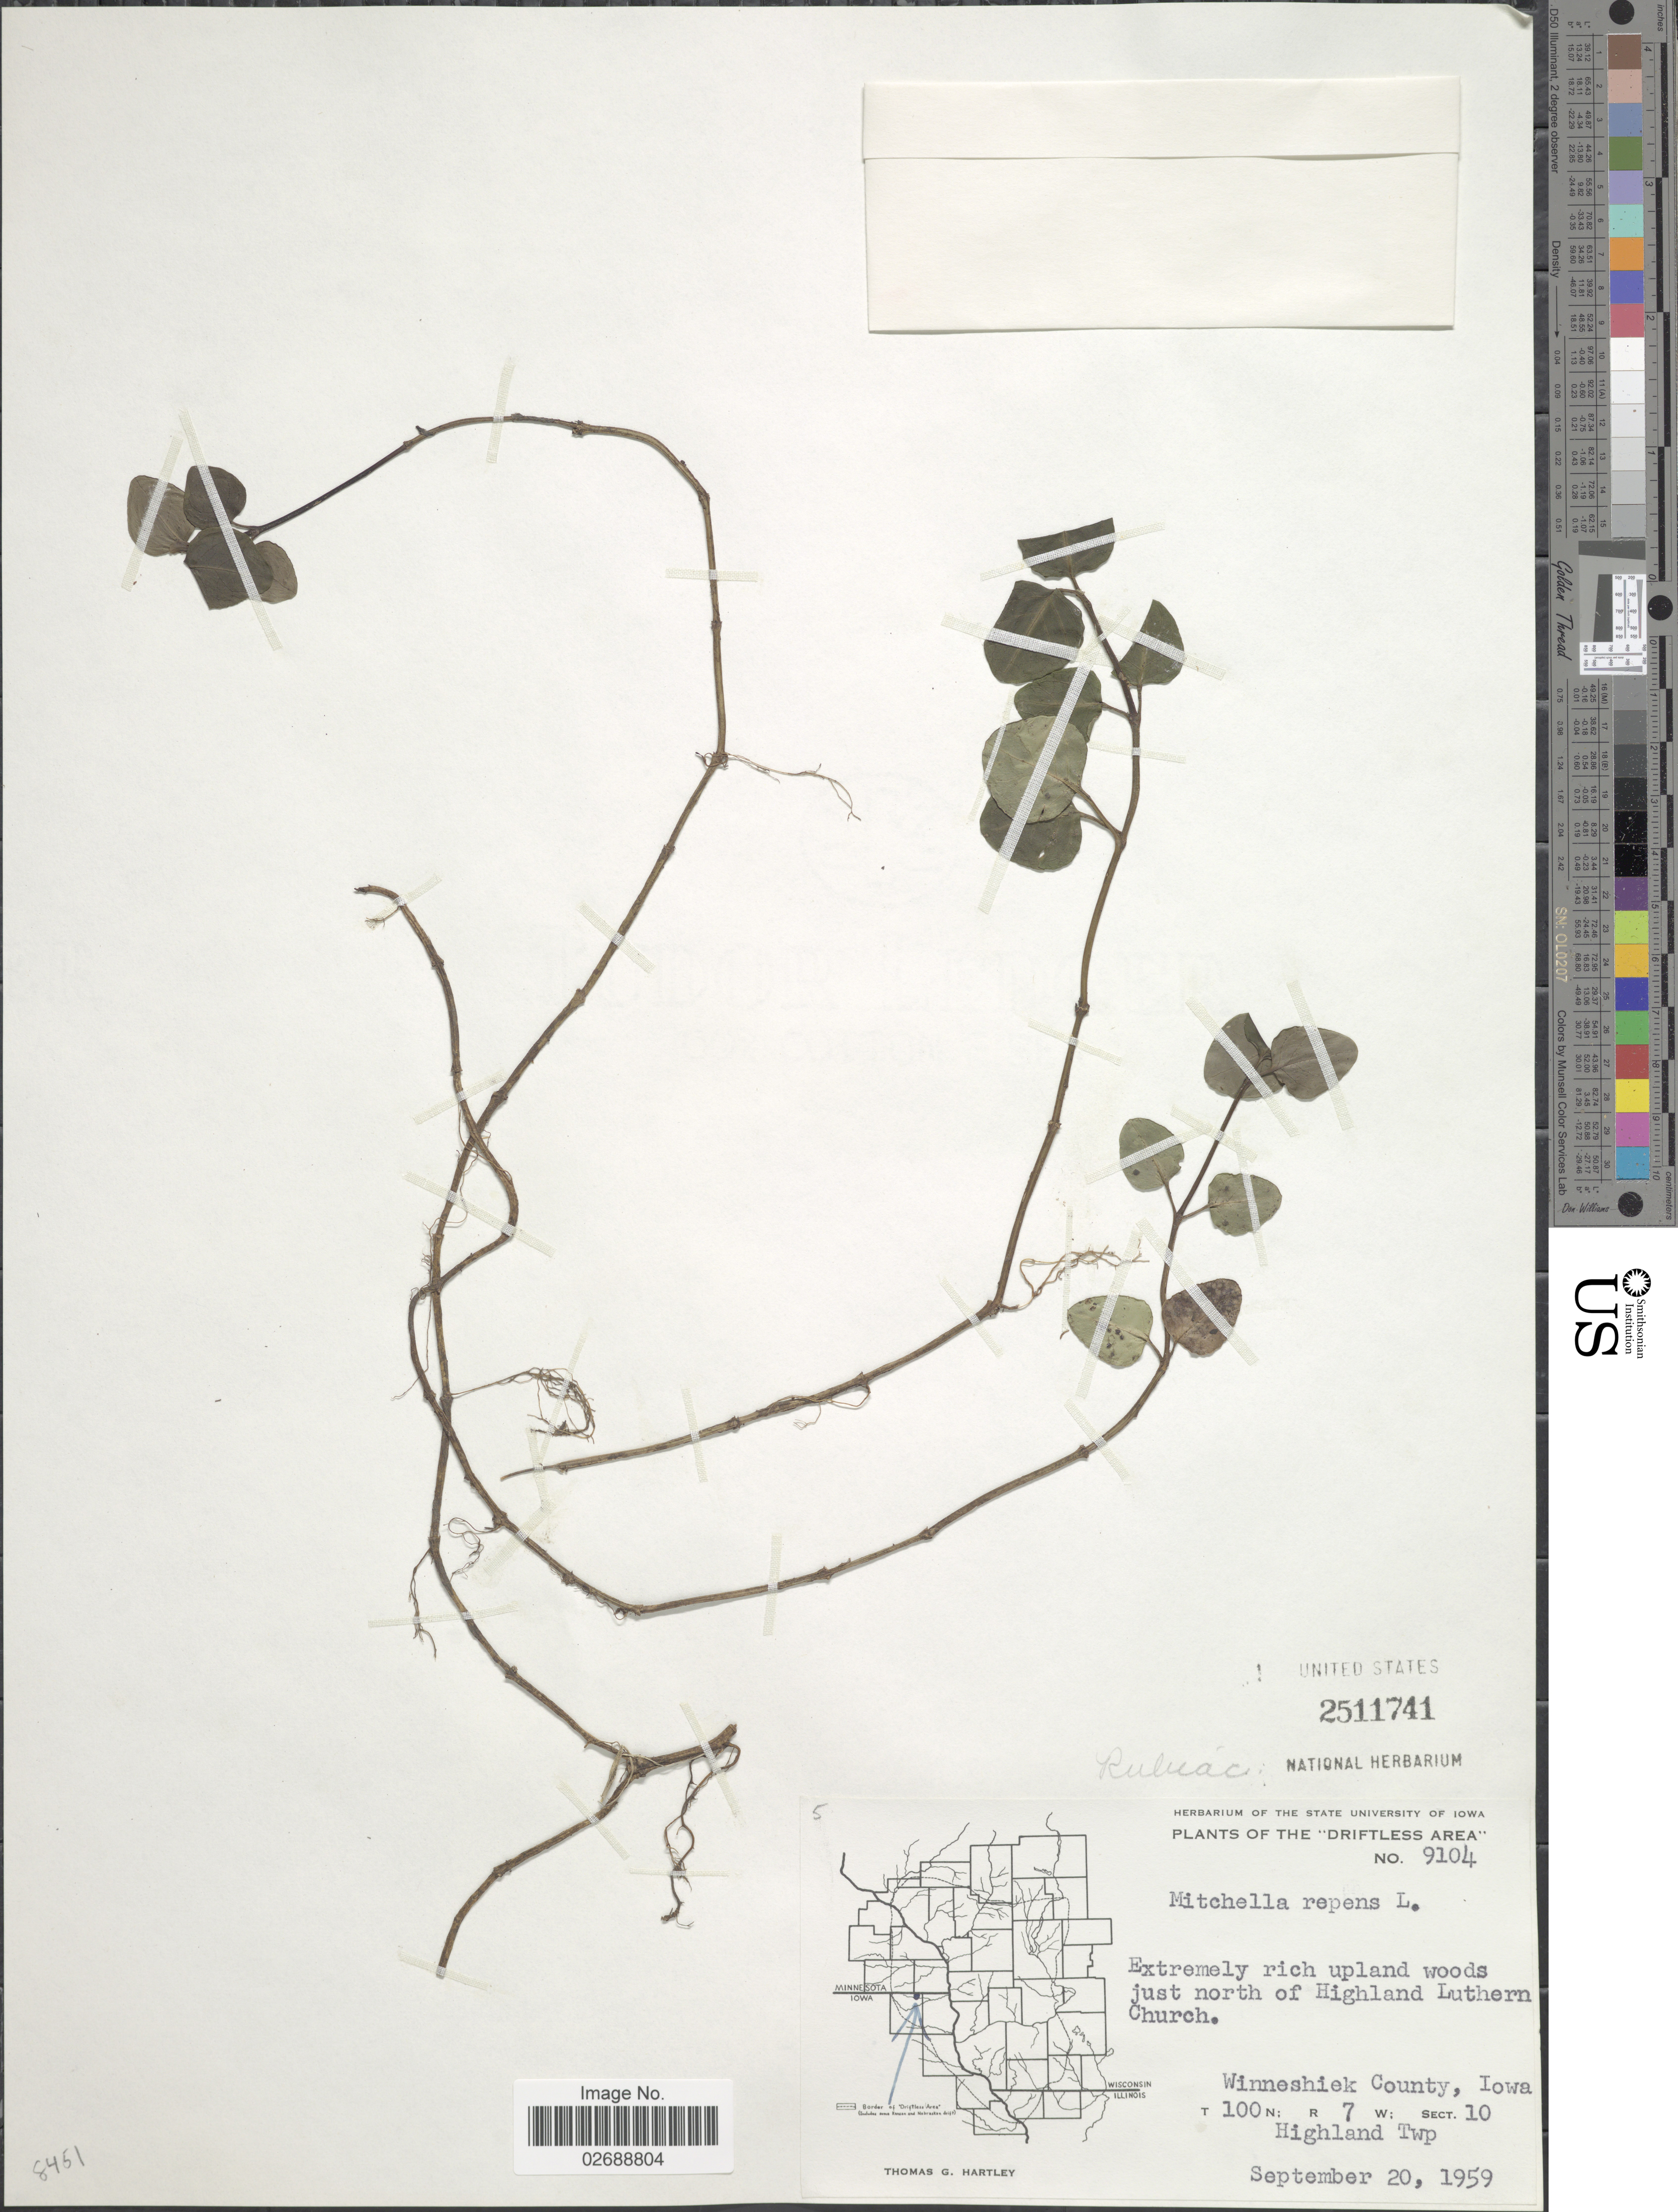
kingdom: Plantae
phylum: Tracheophyta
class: Magnoliopsida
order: Gentianales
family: Rubiaceae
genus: Mitchella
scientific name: Mitchella repens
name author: L.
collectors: T. G. Hartley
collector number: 9104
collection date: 1959-09-20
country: United States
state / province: Iowa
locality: Driftless Area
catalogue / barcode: US 2511741